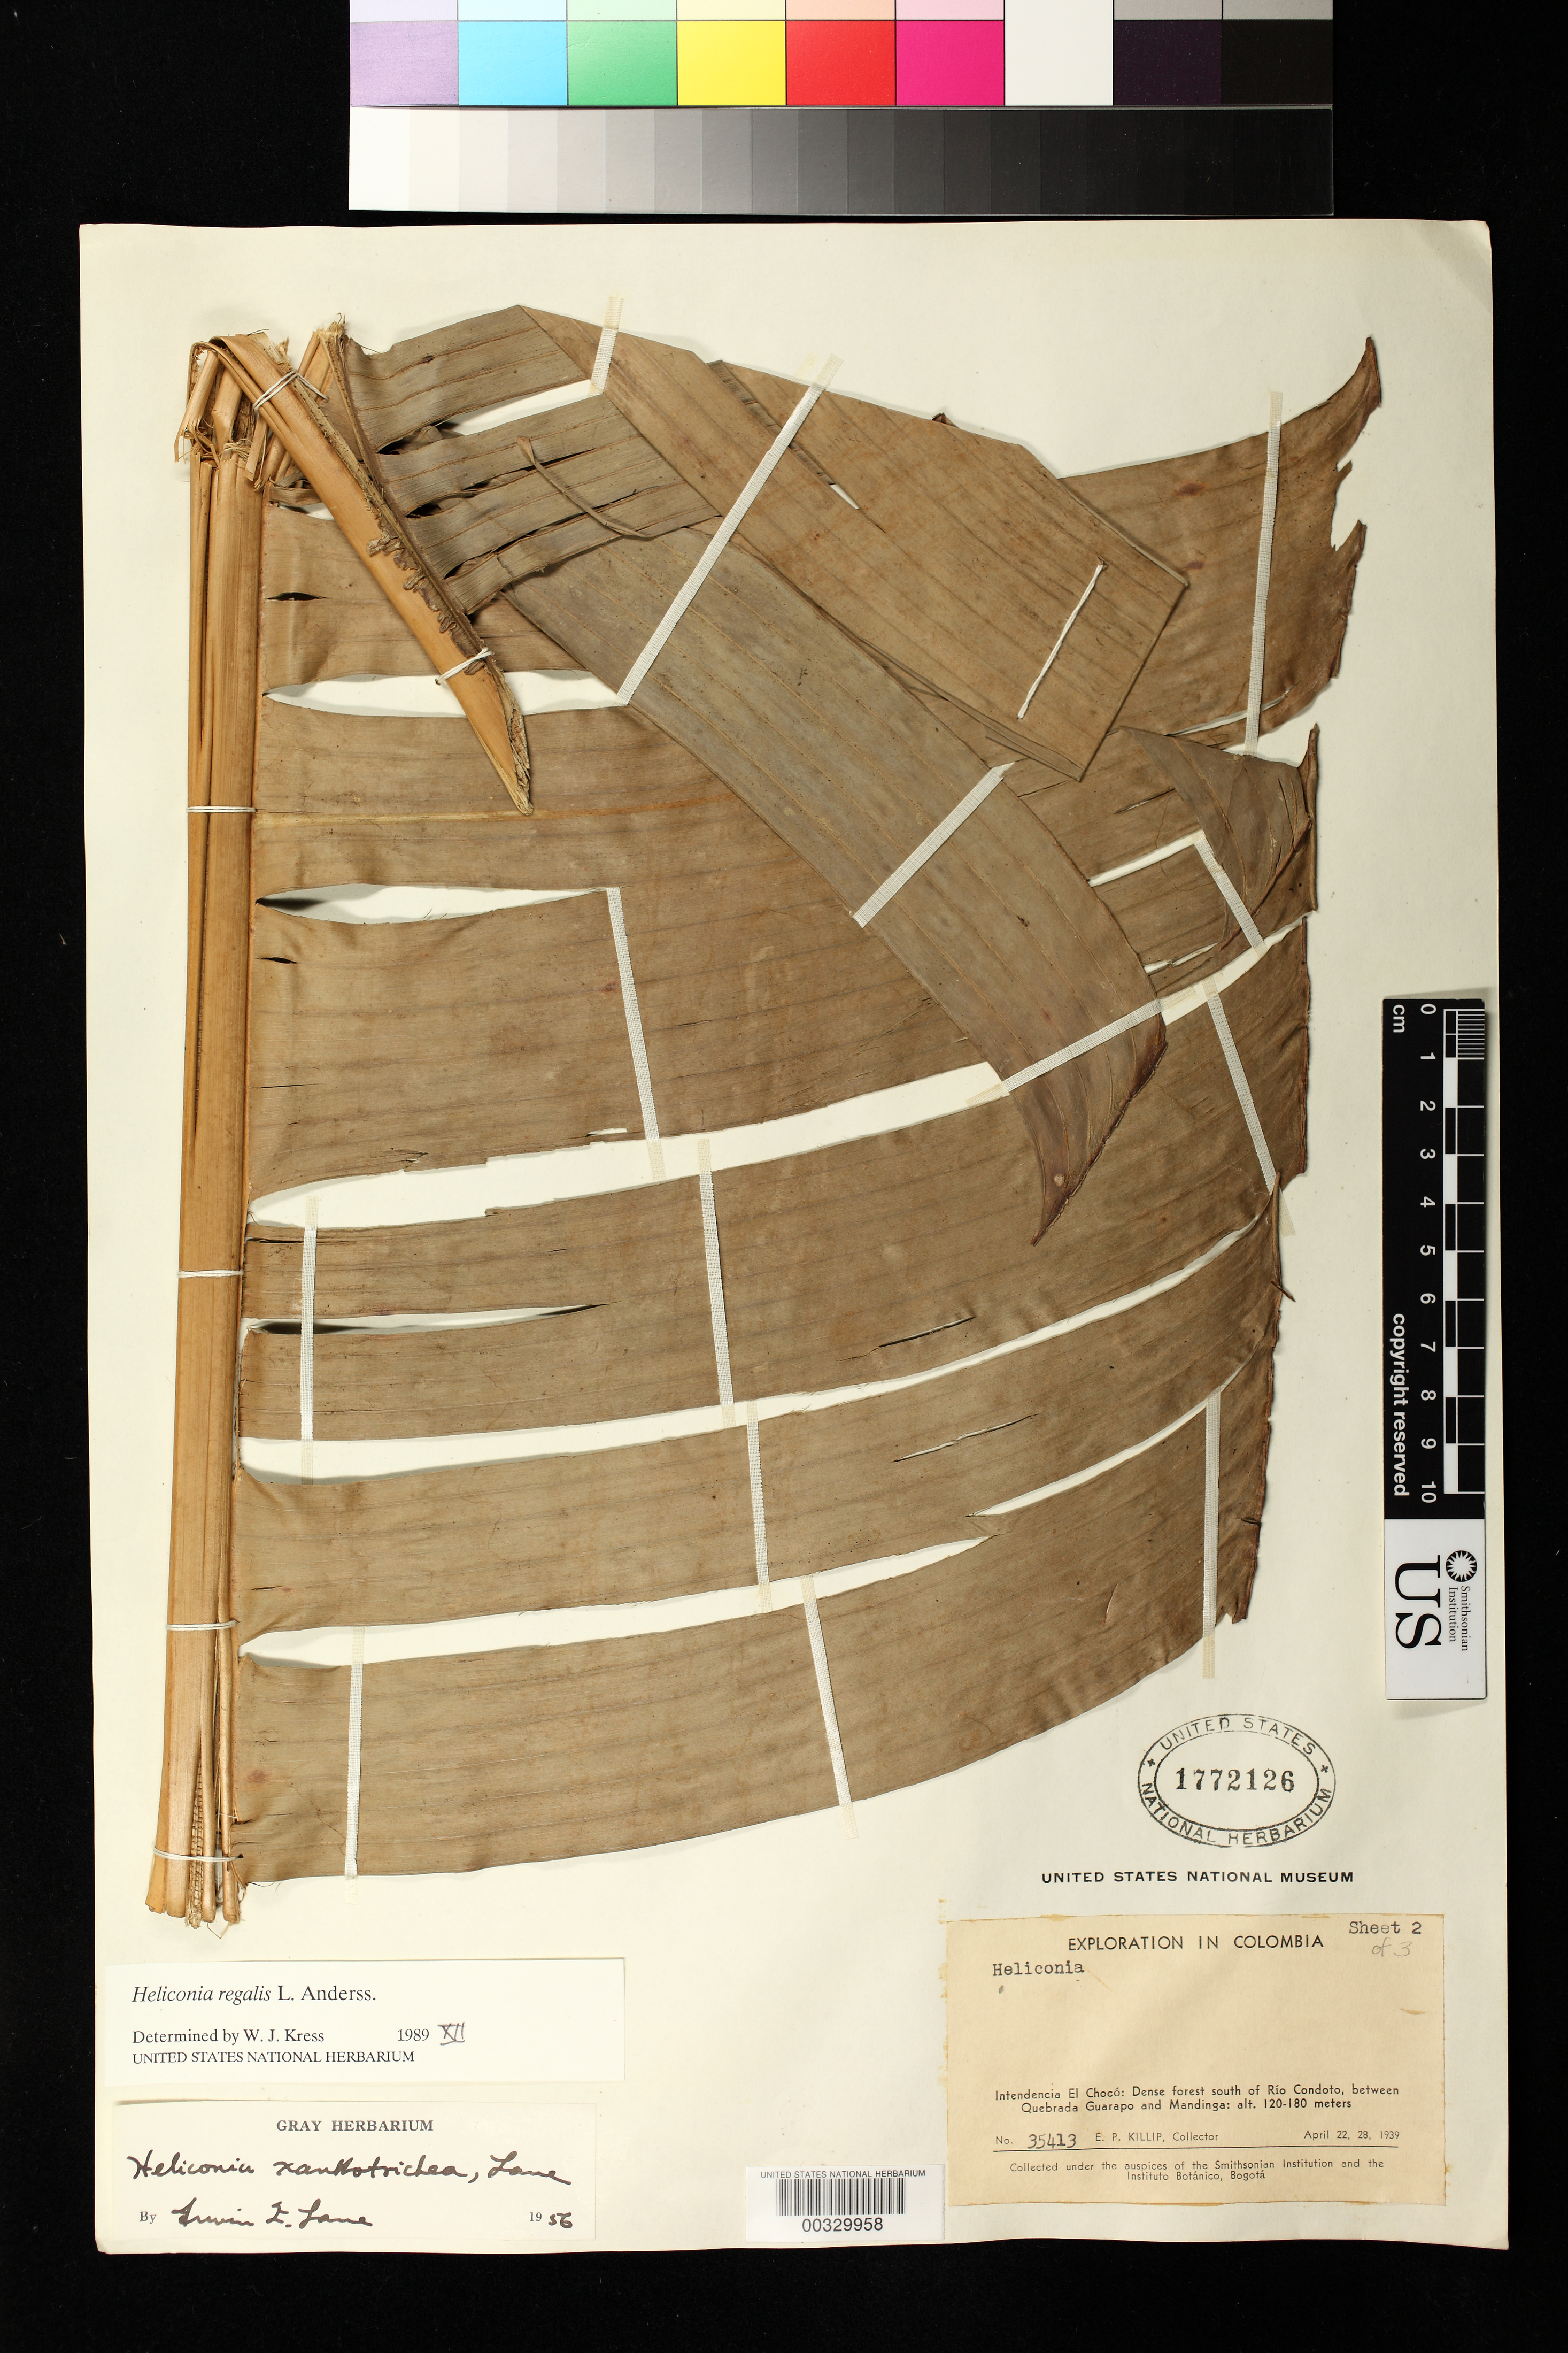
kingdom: Plantae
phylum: Tracheophyta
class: Liliopsida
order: Zingiberales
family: Heliconiaceae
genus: Heliconia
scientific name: Heliconia regalis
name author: L. Andersson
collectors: E. P. Killip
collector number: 35413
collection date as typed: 22 Apr 1939 and 28 Apr 1939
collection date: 1939-04-22,1939-04-28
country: Colombia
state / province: Chocó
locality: Dense forest S of Rio Condoto, between Quebrada Guarapo and Mandinga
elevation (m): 120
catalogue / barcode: US 1772126